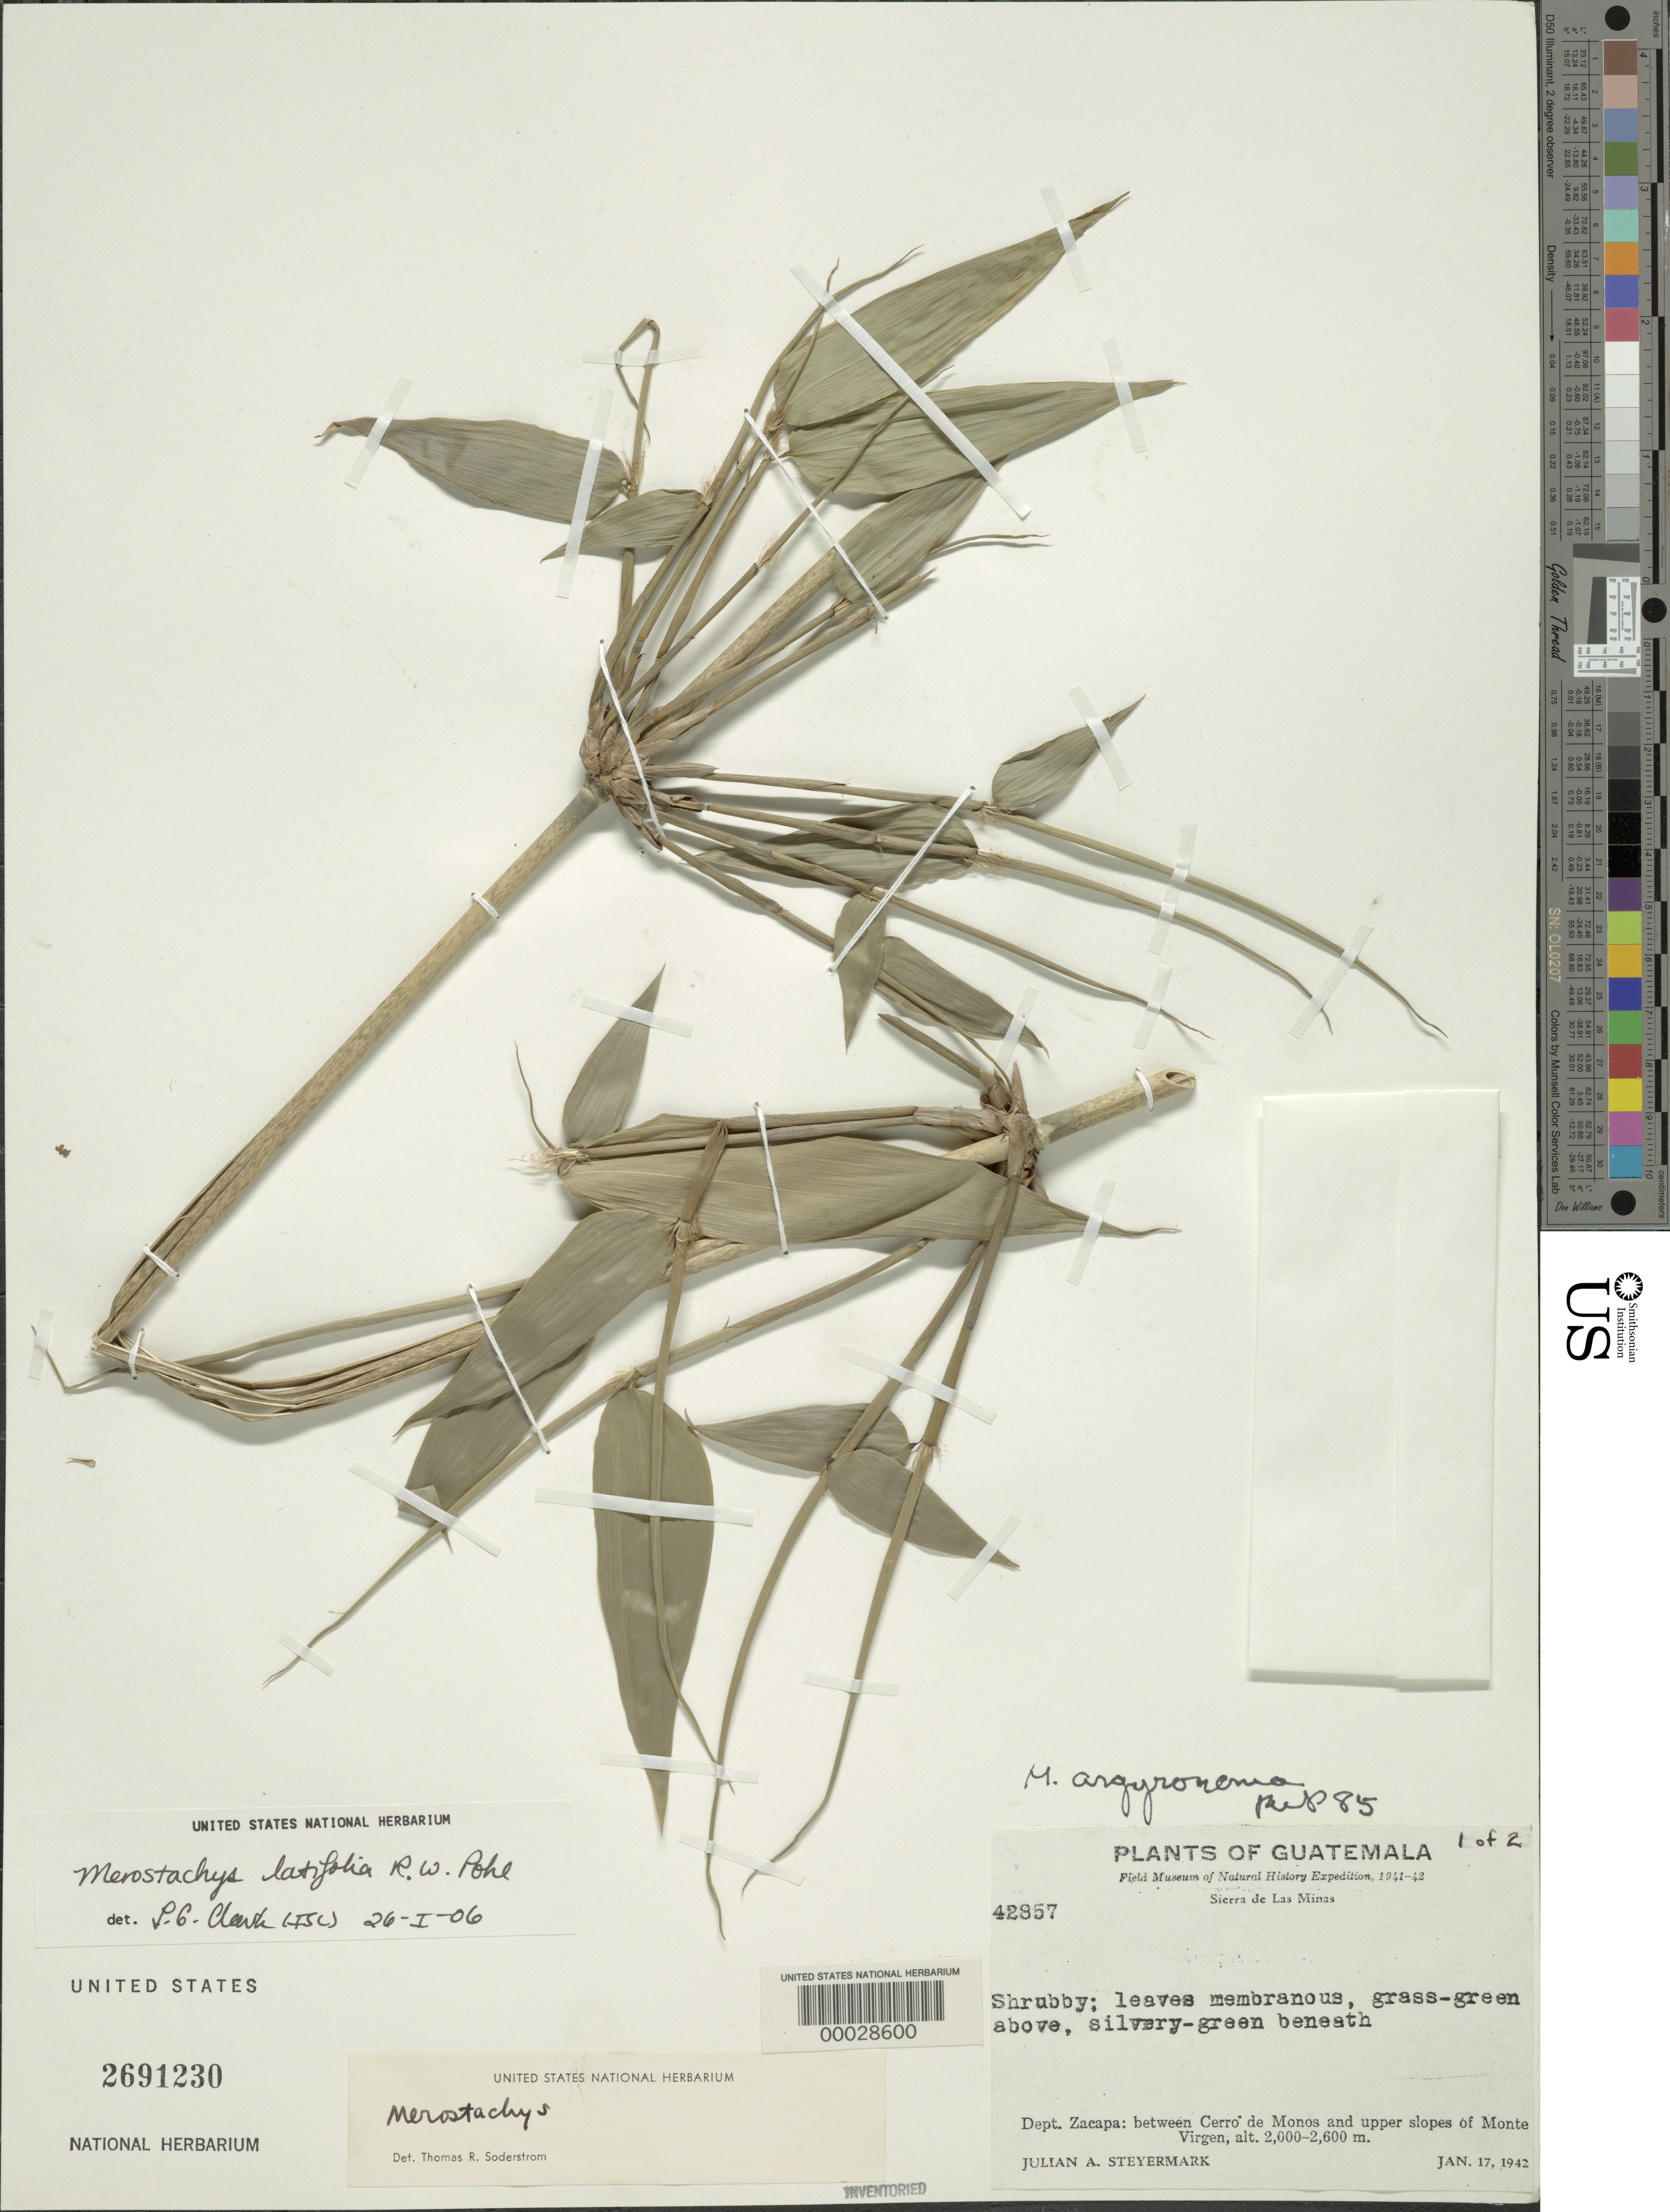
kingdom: Plantae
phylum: Tracheophyta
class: Liliopsida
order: Poales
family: Poaceae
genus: Merostachys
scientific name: Merostachys latifolia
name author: R.W. Pohl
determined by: Clark, Lynn G., (ISC), Iowa State University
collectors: J. Steyermark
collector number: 42857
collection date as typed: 17 Jan 1942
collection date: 1942-01-17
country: Guatemala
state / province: Zacapa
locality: Cero de monos, monte virgen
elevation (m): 2000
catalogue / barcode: US 2691230